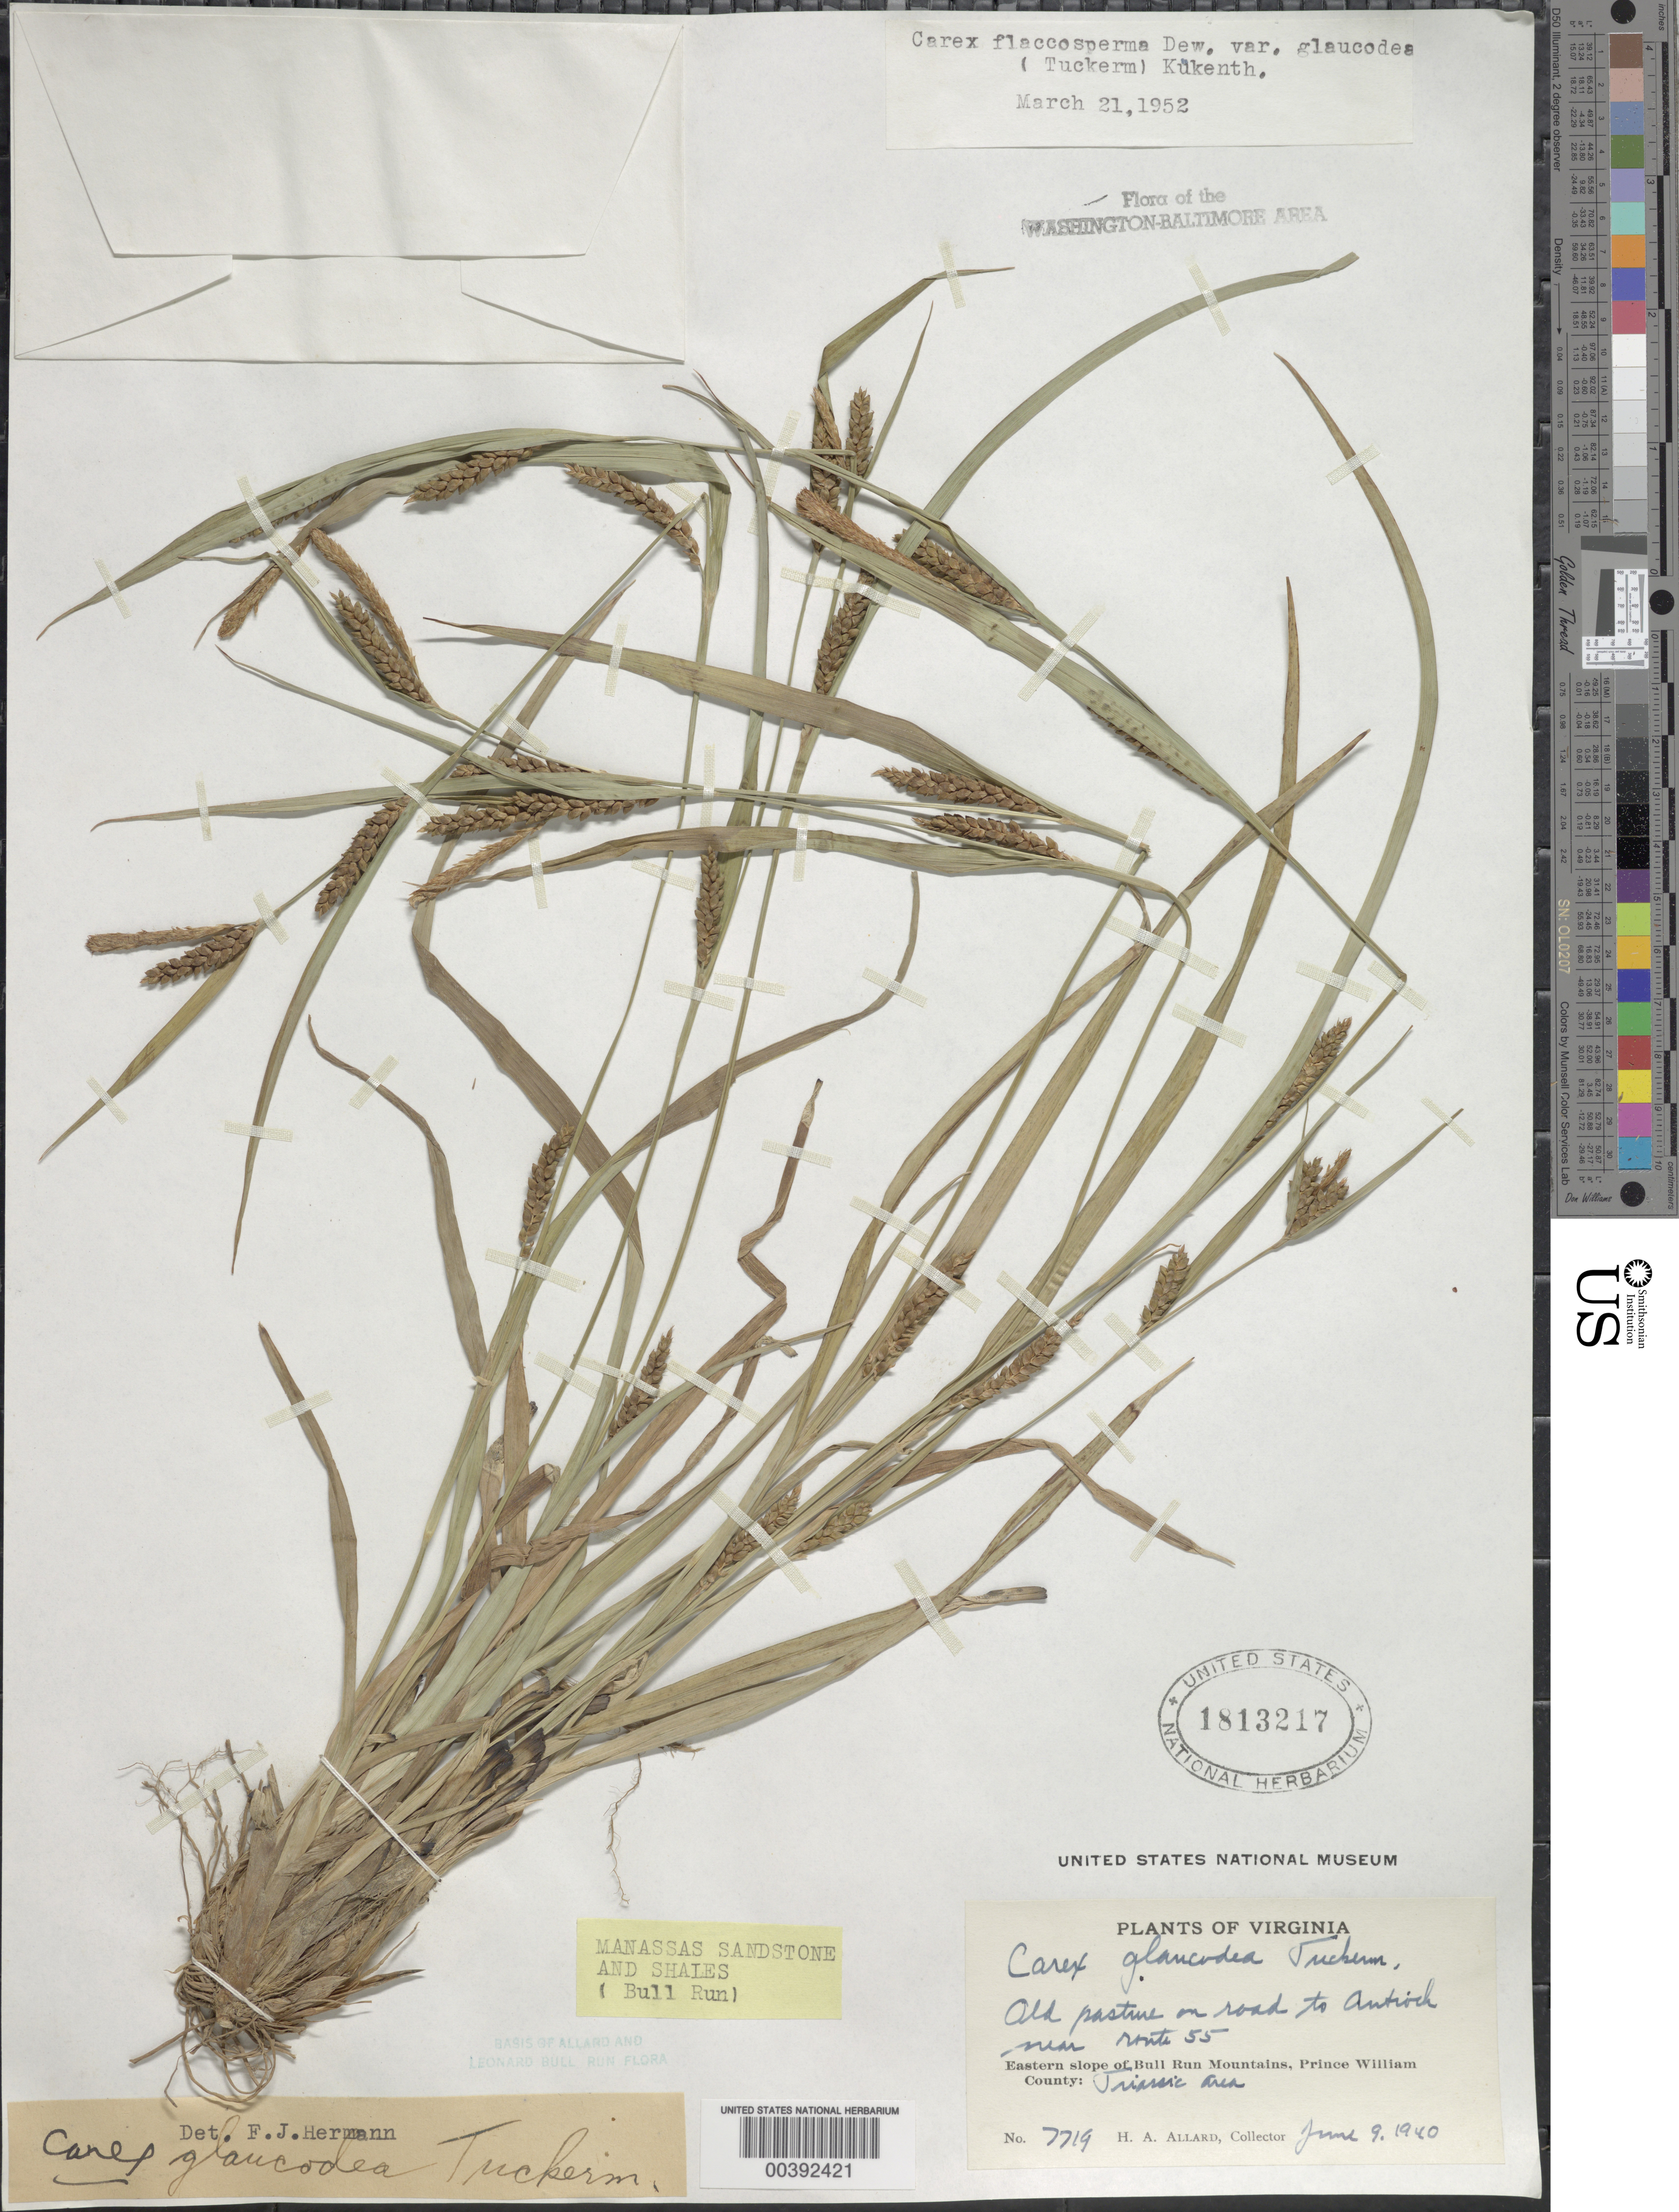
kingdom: Plantae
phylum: Tracheophyta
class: Liliopsida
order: Poales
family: Cyperaceae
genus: Carex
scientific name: Carex glaucodea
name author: Tuck. ex Olney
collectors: H. A. Allard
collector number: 7719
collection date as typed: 09 Jun 1940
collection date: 1940-06-09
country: United States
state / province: Virginia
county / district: Prince William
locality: Antioch Road, Route 55 vicinity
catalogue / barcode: US 1813217